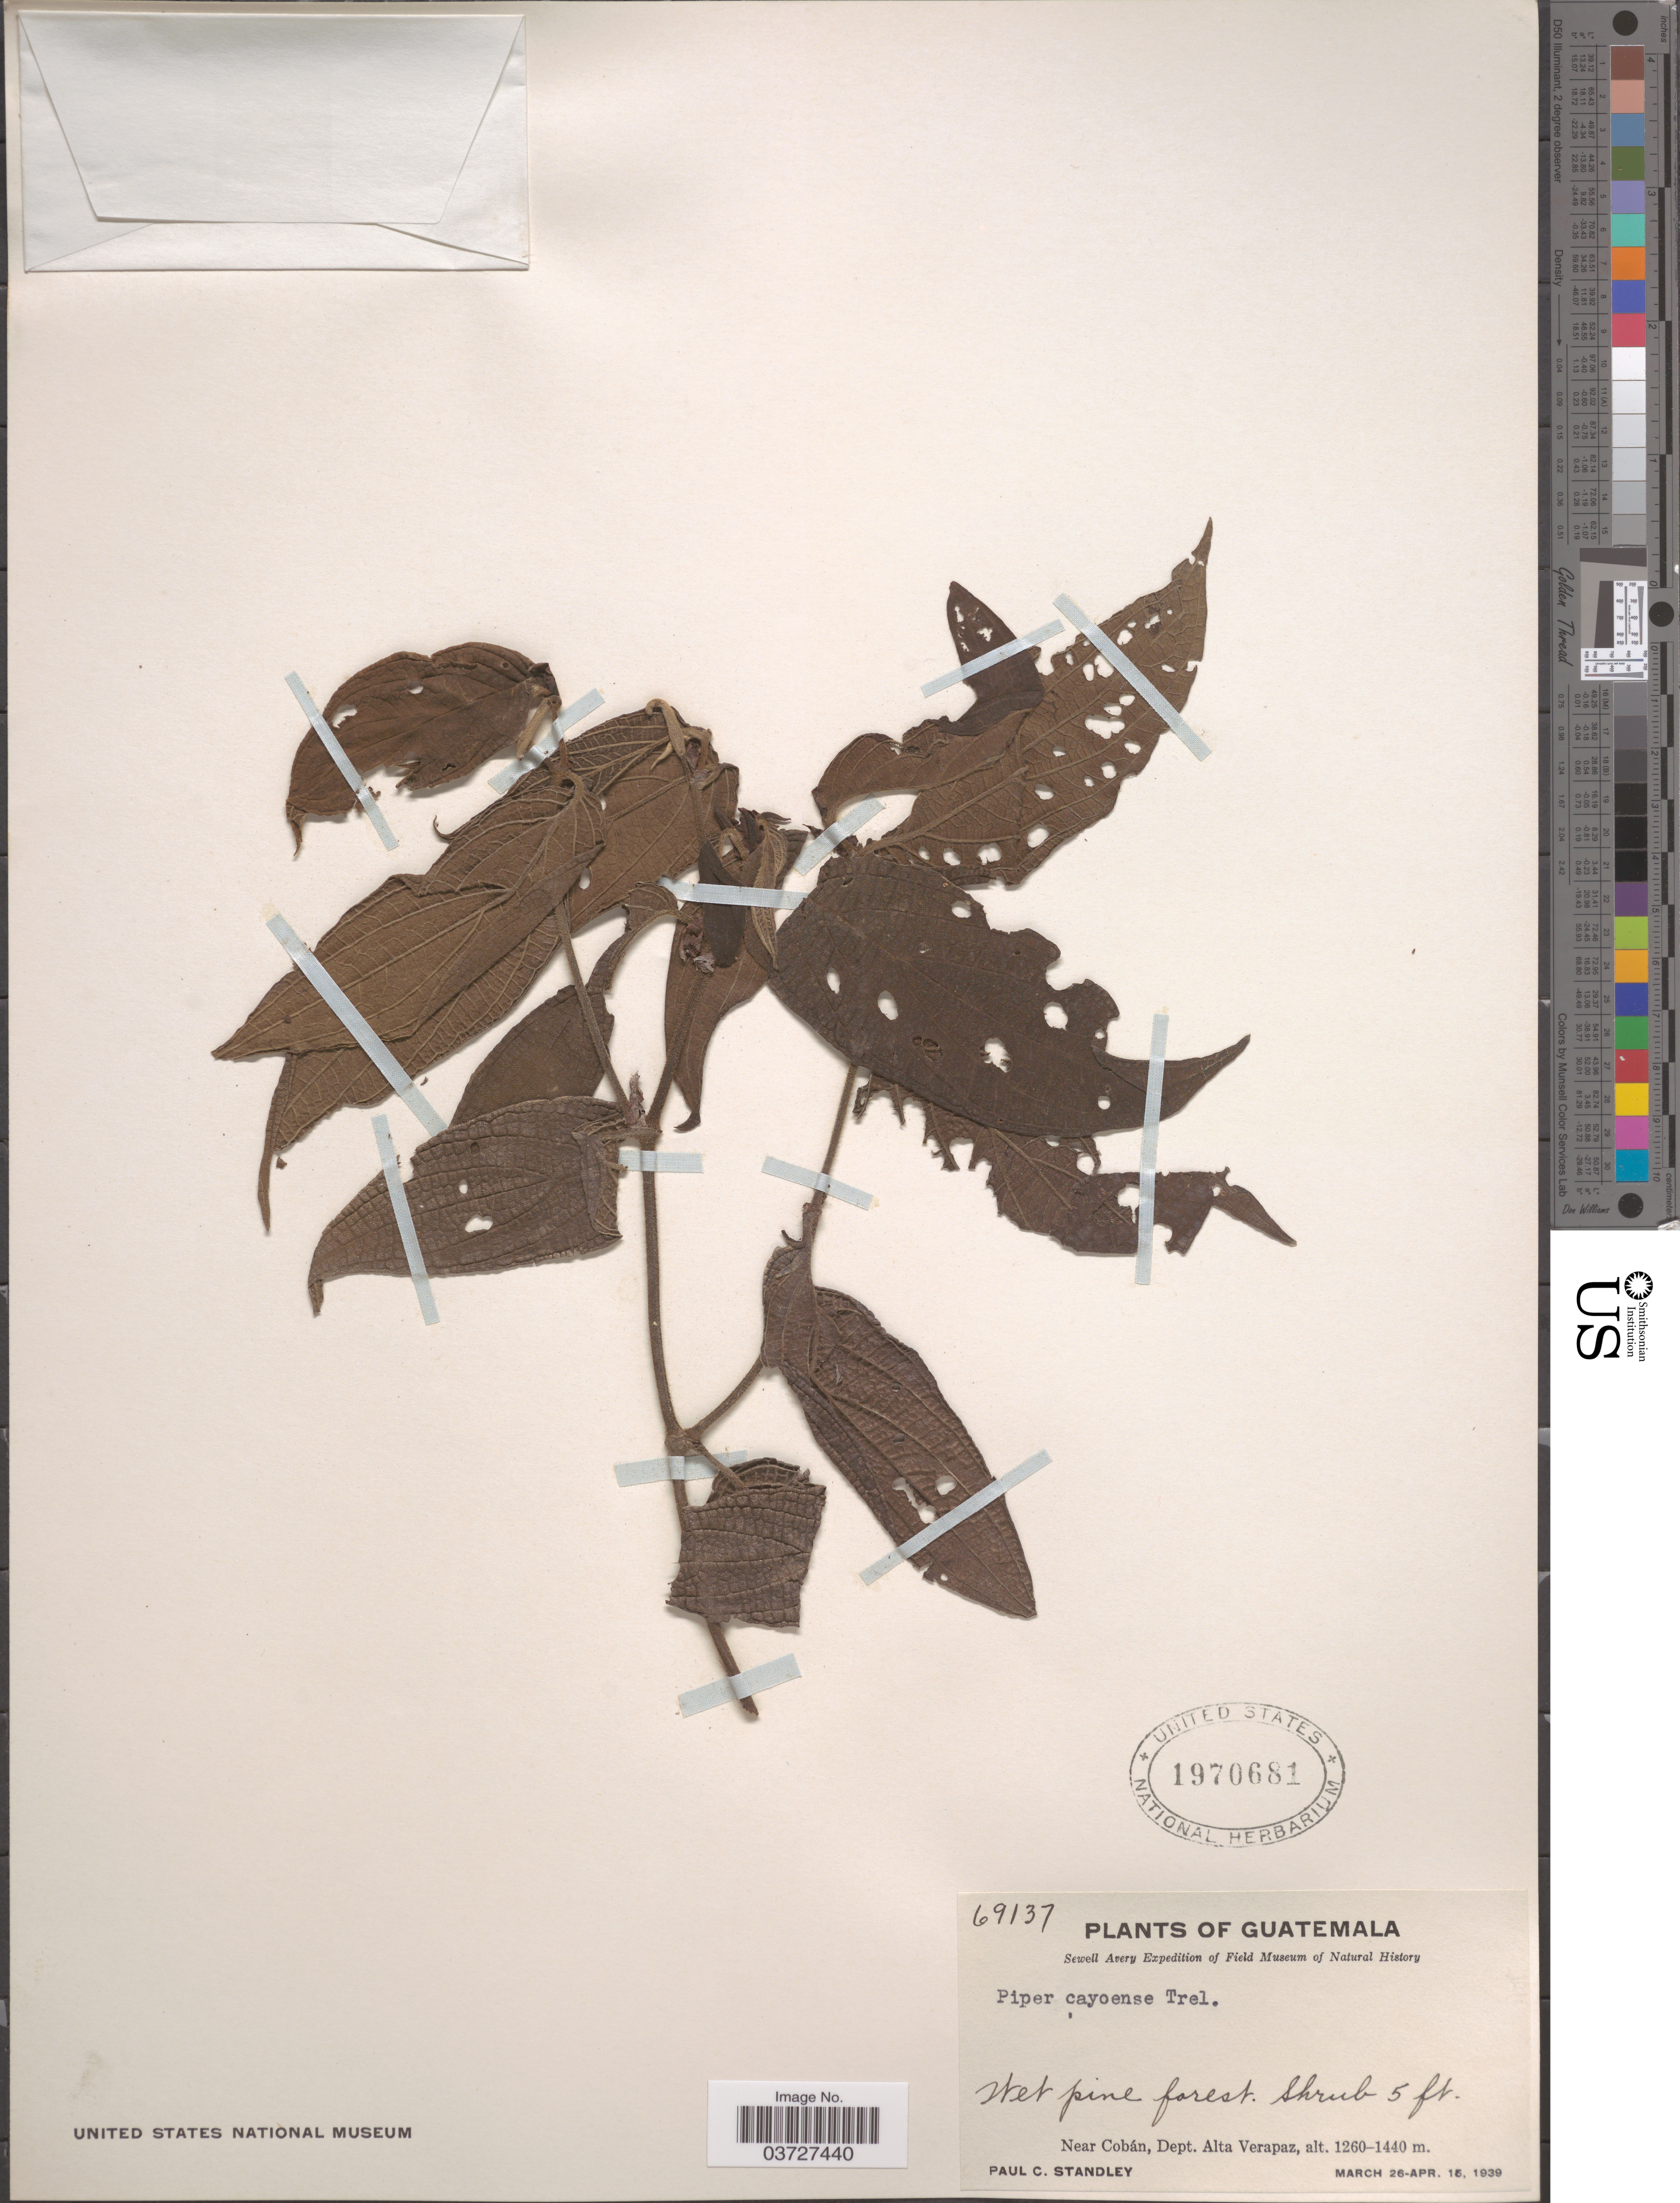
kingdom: Plantae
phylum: Tracheophyta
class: Magnoliopsida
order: Piperales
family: Piperaceae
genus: Piper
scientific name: Piper cayoense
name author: Trel. in Standl.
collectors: P. C. Standley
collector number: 69137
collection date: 1939-03-26/1939-04-15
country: Guatemala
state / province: Alta Verapaz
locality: Near Cobán, Dept. Alta Verapaz.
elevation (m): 1260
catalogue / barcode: US 1970681